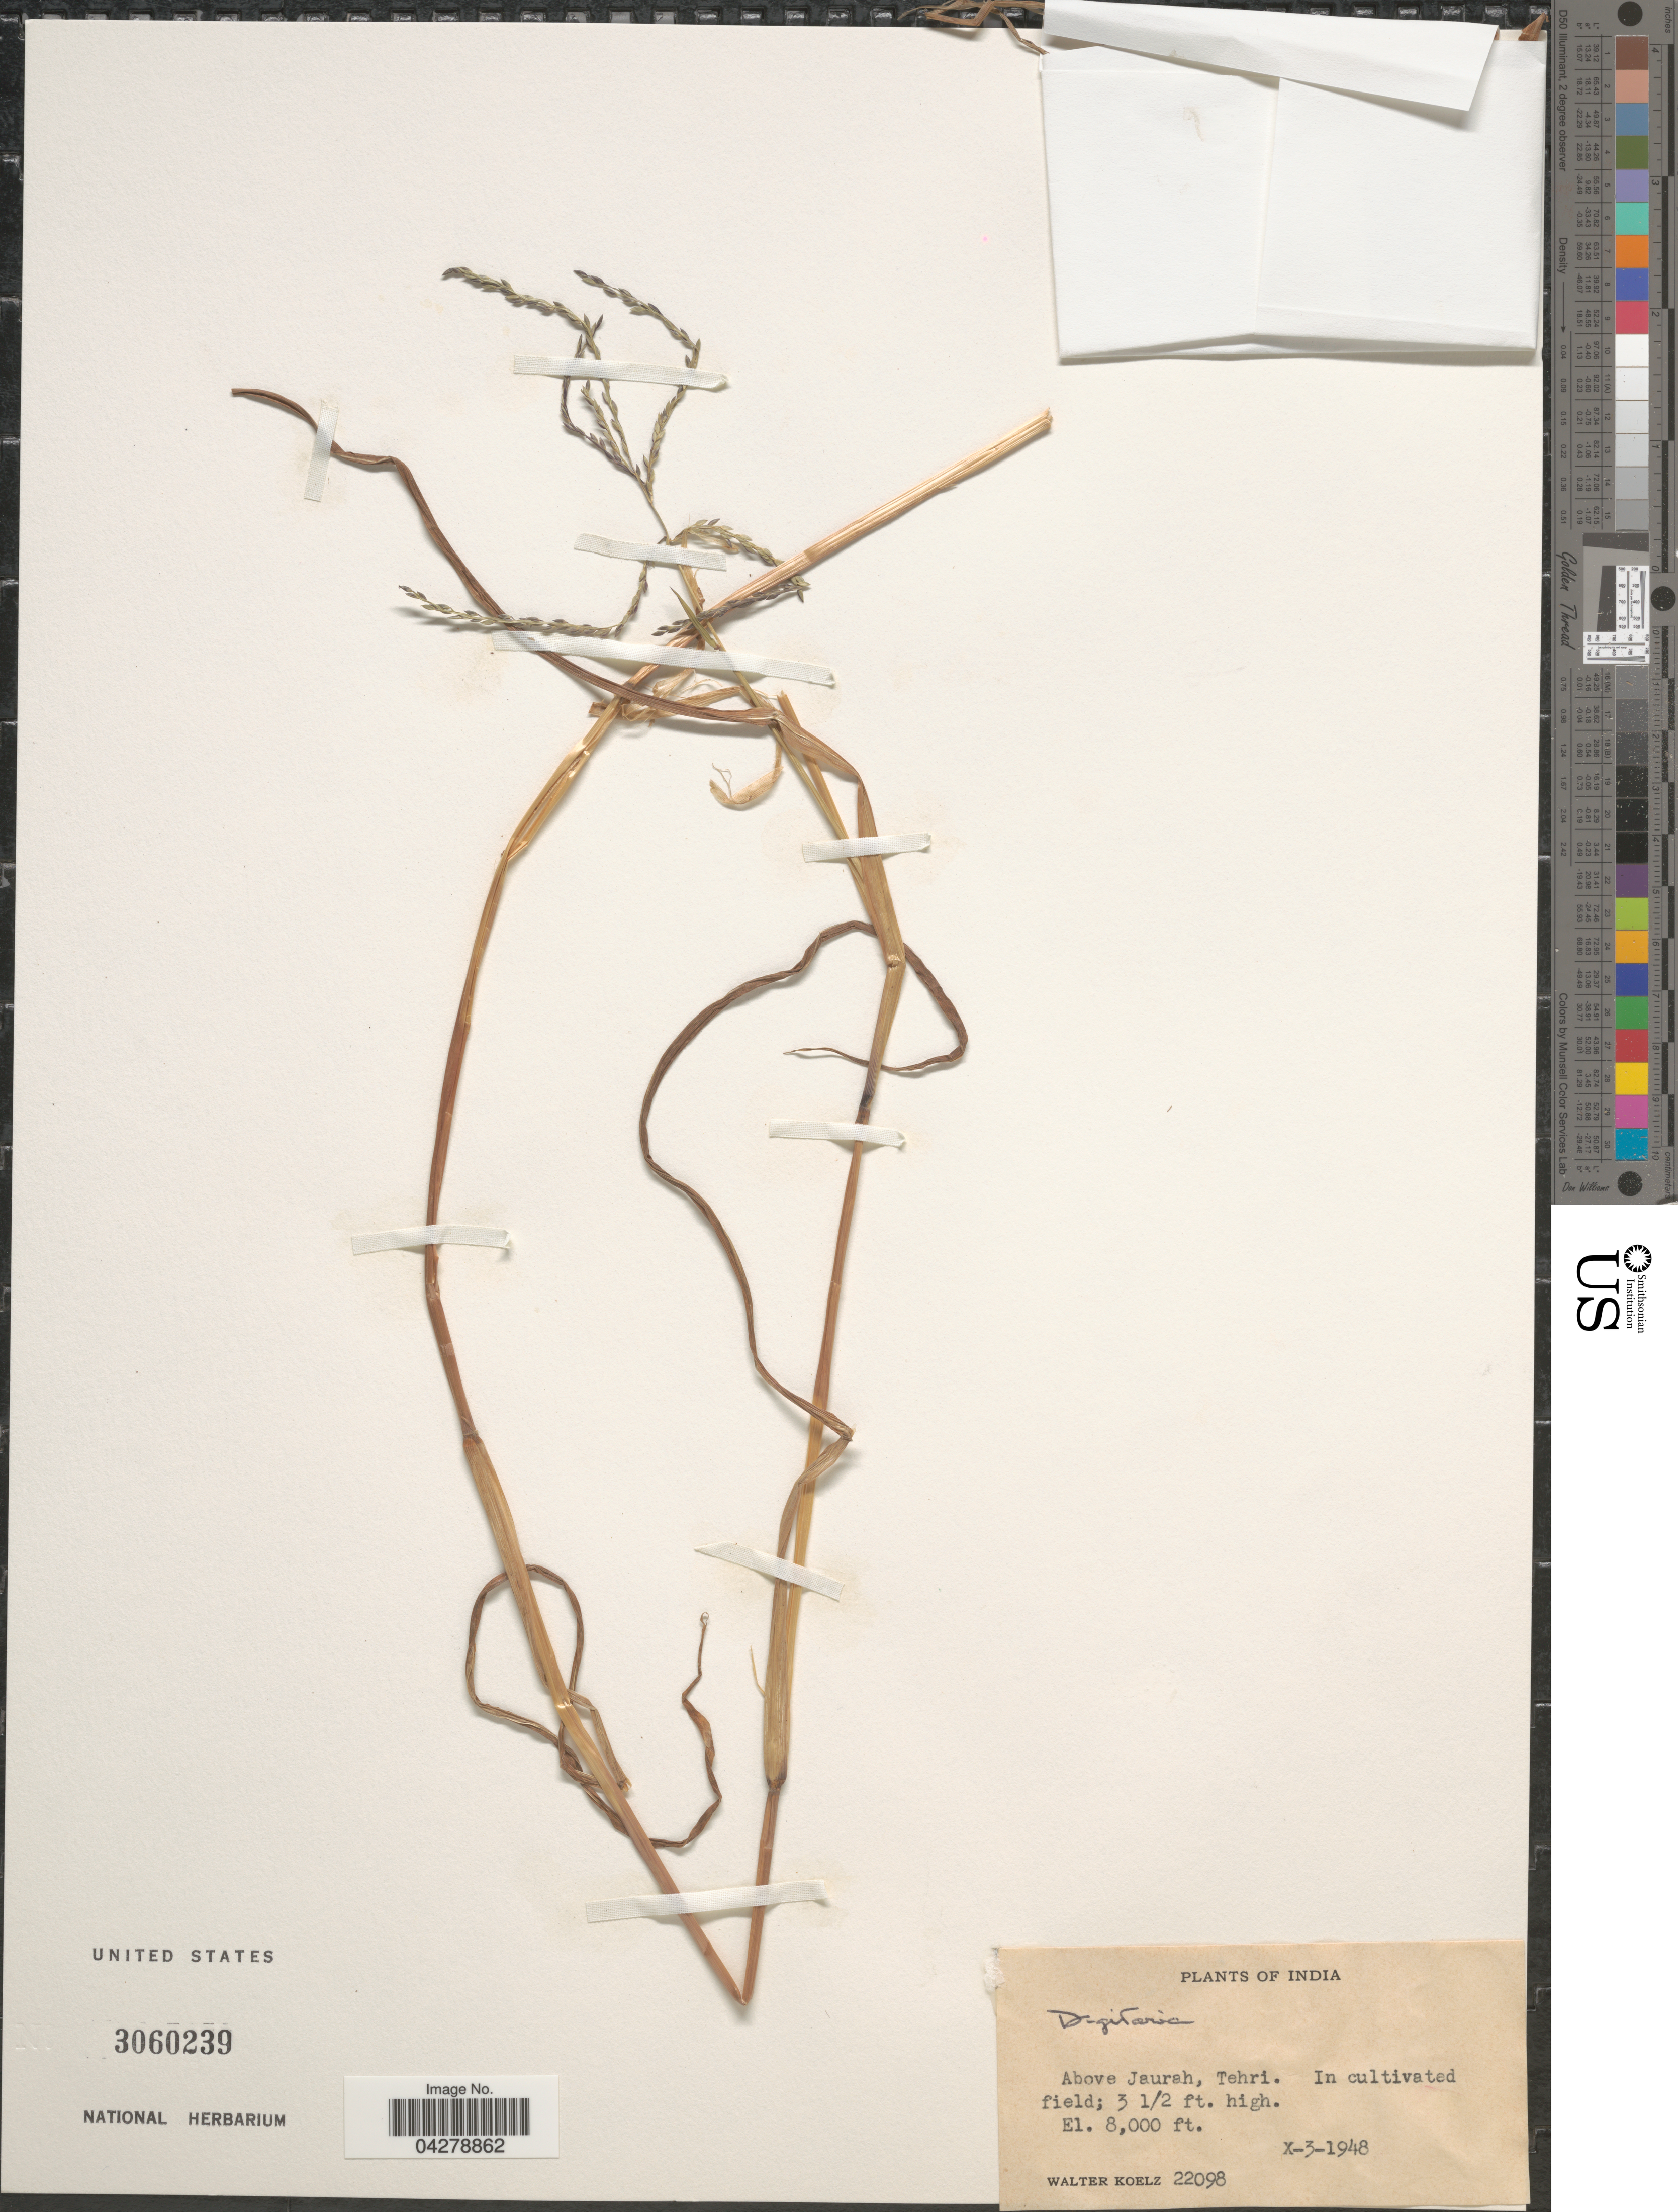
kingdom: Plantae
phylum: Tracheophyta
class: Liliopsida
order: Poales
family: Poaceae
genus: Digitaria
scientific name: Digitaria sp.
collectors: W. N. Koelz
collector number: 22098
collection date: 1948-10-03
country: India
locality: Above Jaurah, Tehri. In cultivated field.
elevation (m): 2438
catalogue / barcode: US 3060239